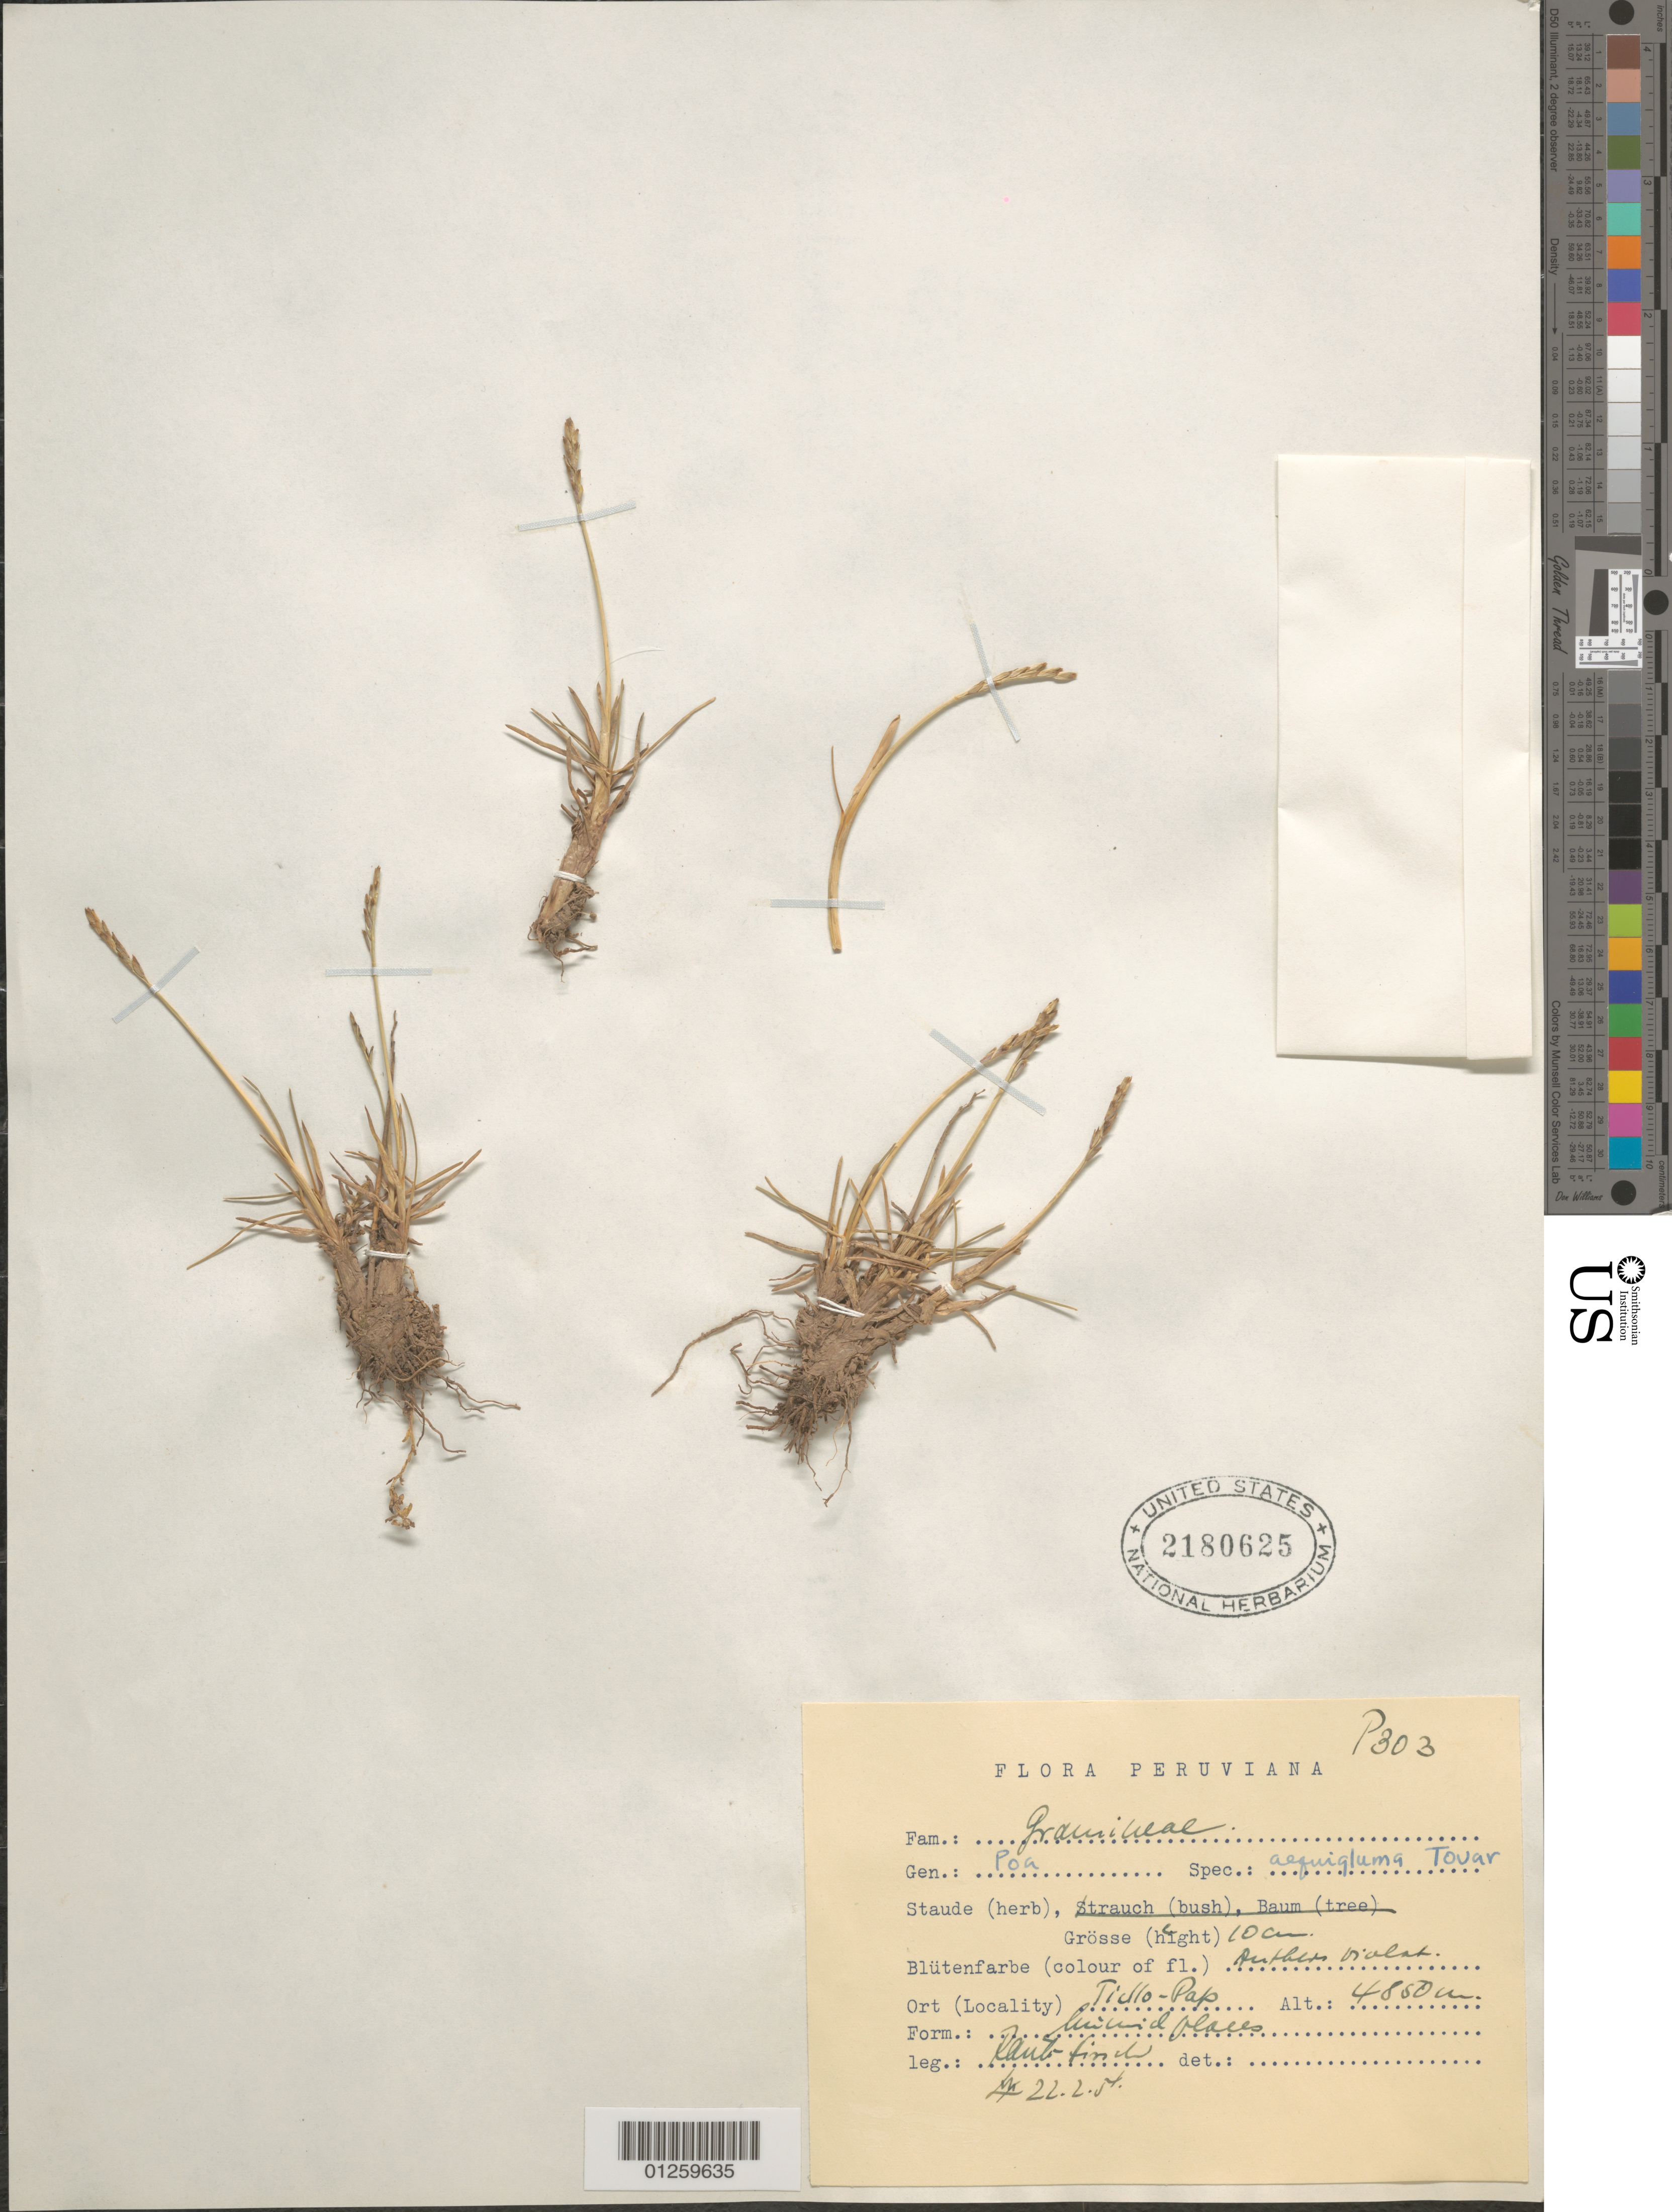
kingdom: Plantae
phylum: Tracheophyta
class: Liliopsida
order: Poales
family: Poaceae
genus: Poa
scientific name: Poa aequigluma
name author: Tovar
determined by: Soreng, Robert J., Research Associate (BOT), Smithsonian Institution - National Museum of Natural History (UNITED STATES)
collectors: Rahu & Hirsch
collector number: P303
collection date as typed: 22-2-54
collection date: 1954-02-22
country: Peru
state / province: Junín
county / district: Yauli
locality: Paso de Ticlio, entre Lima y La Oroya.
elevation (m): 4850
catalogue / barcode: US 2180625